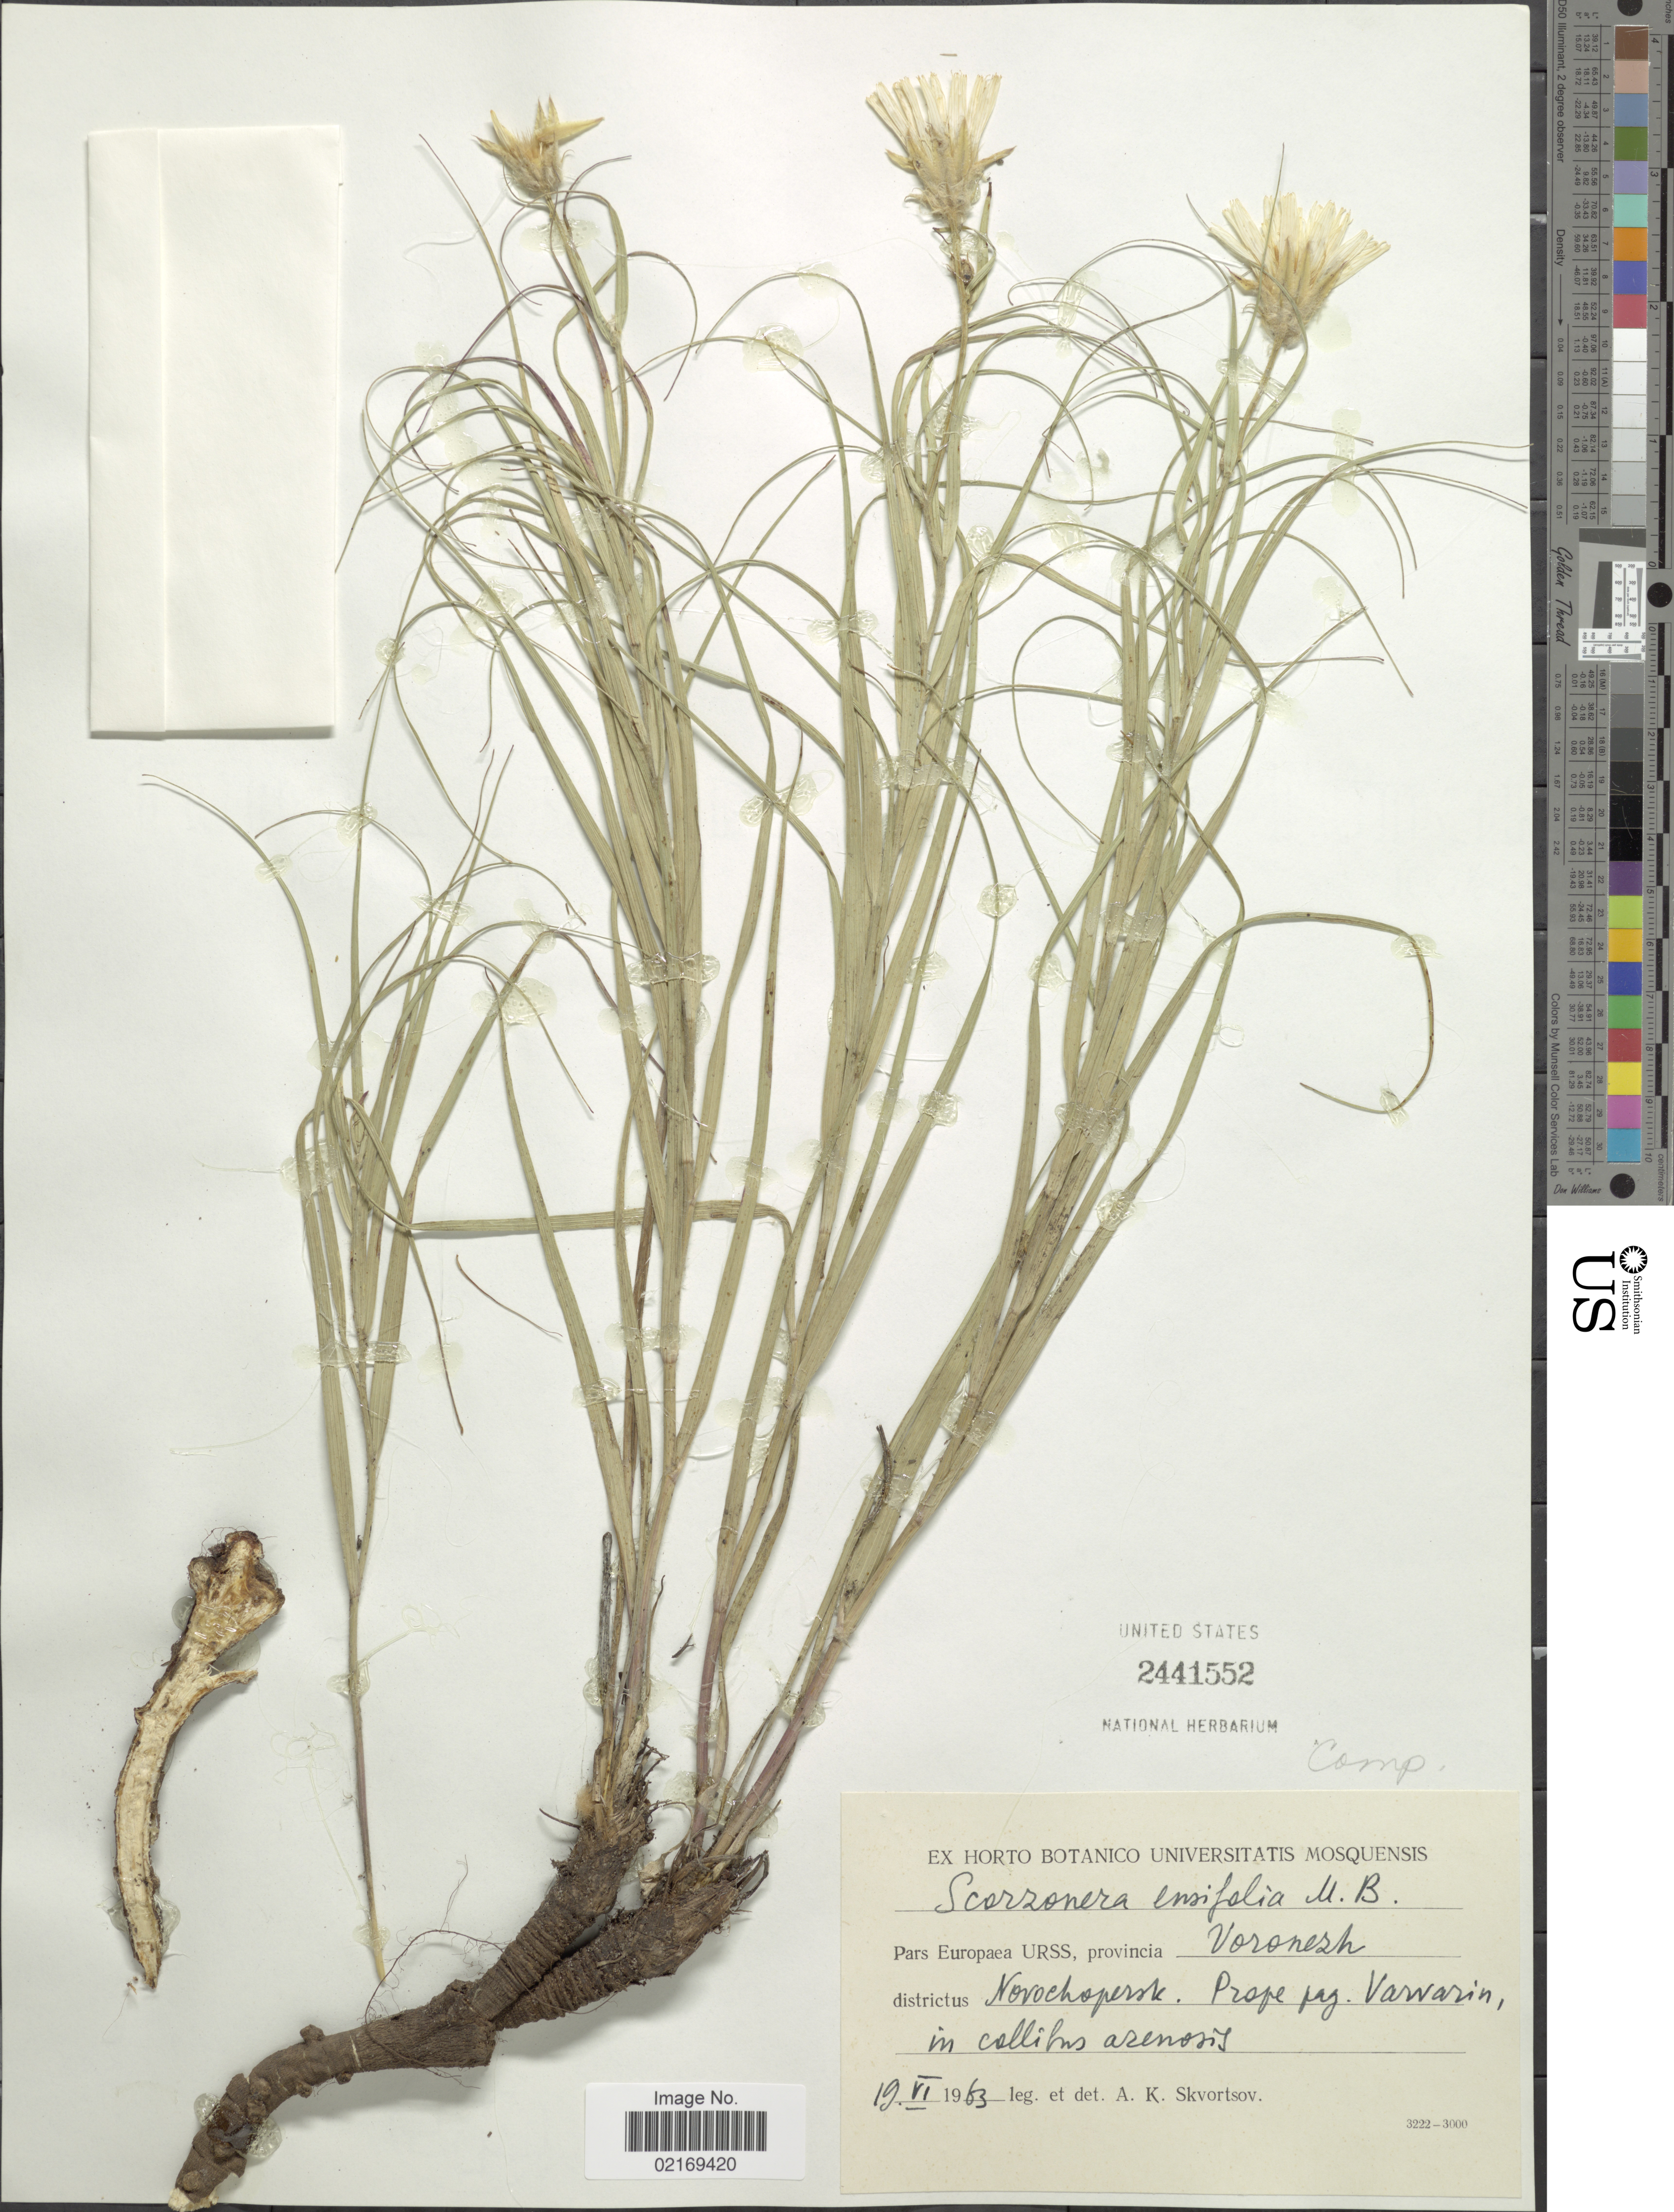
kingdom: Plantae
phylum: Tracheophyta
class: Magnoliopsida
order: Asterales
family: Asteraceae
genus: Scorzonera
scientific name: Scorzonera ensifolia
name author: M. Bieb.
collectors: A. K. Skvortsov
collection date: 1963-06-19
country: Russian Federation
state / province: Voronezh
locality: Pars Europaea URSS, provincia Voronezh, districtus Novochopersk (Novokhopyorsk), prope pag. Varvarin, in collibus arenosis.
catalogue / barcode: US 2441552